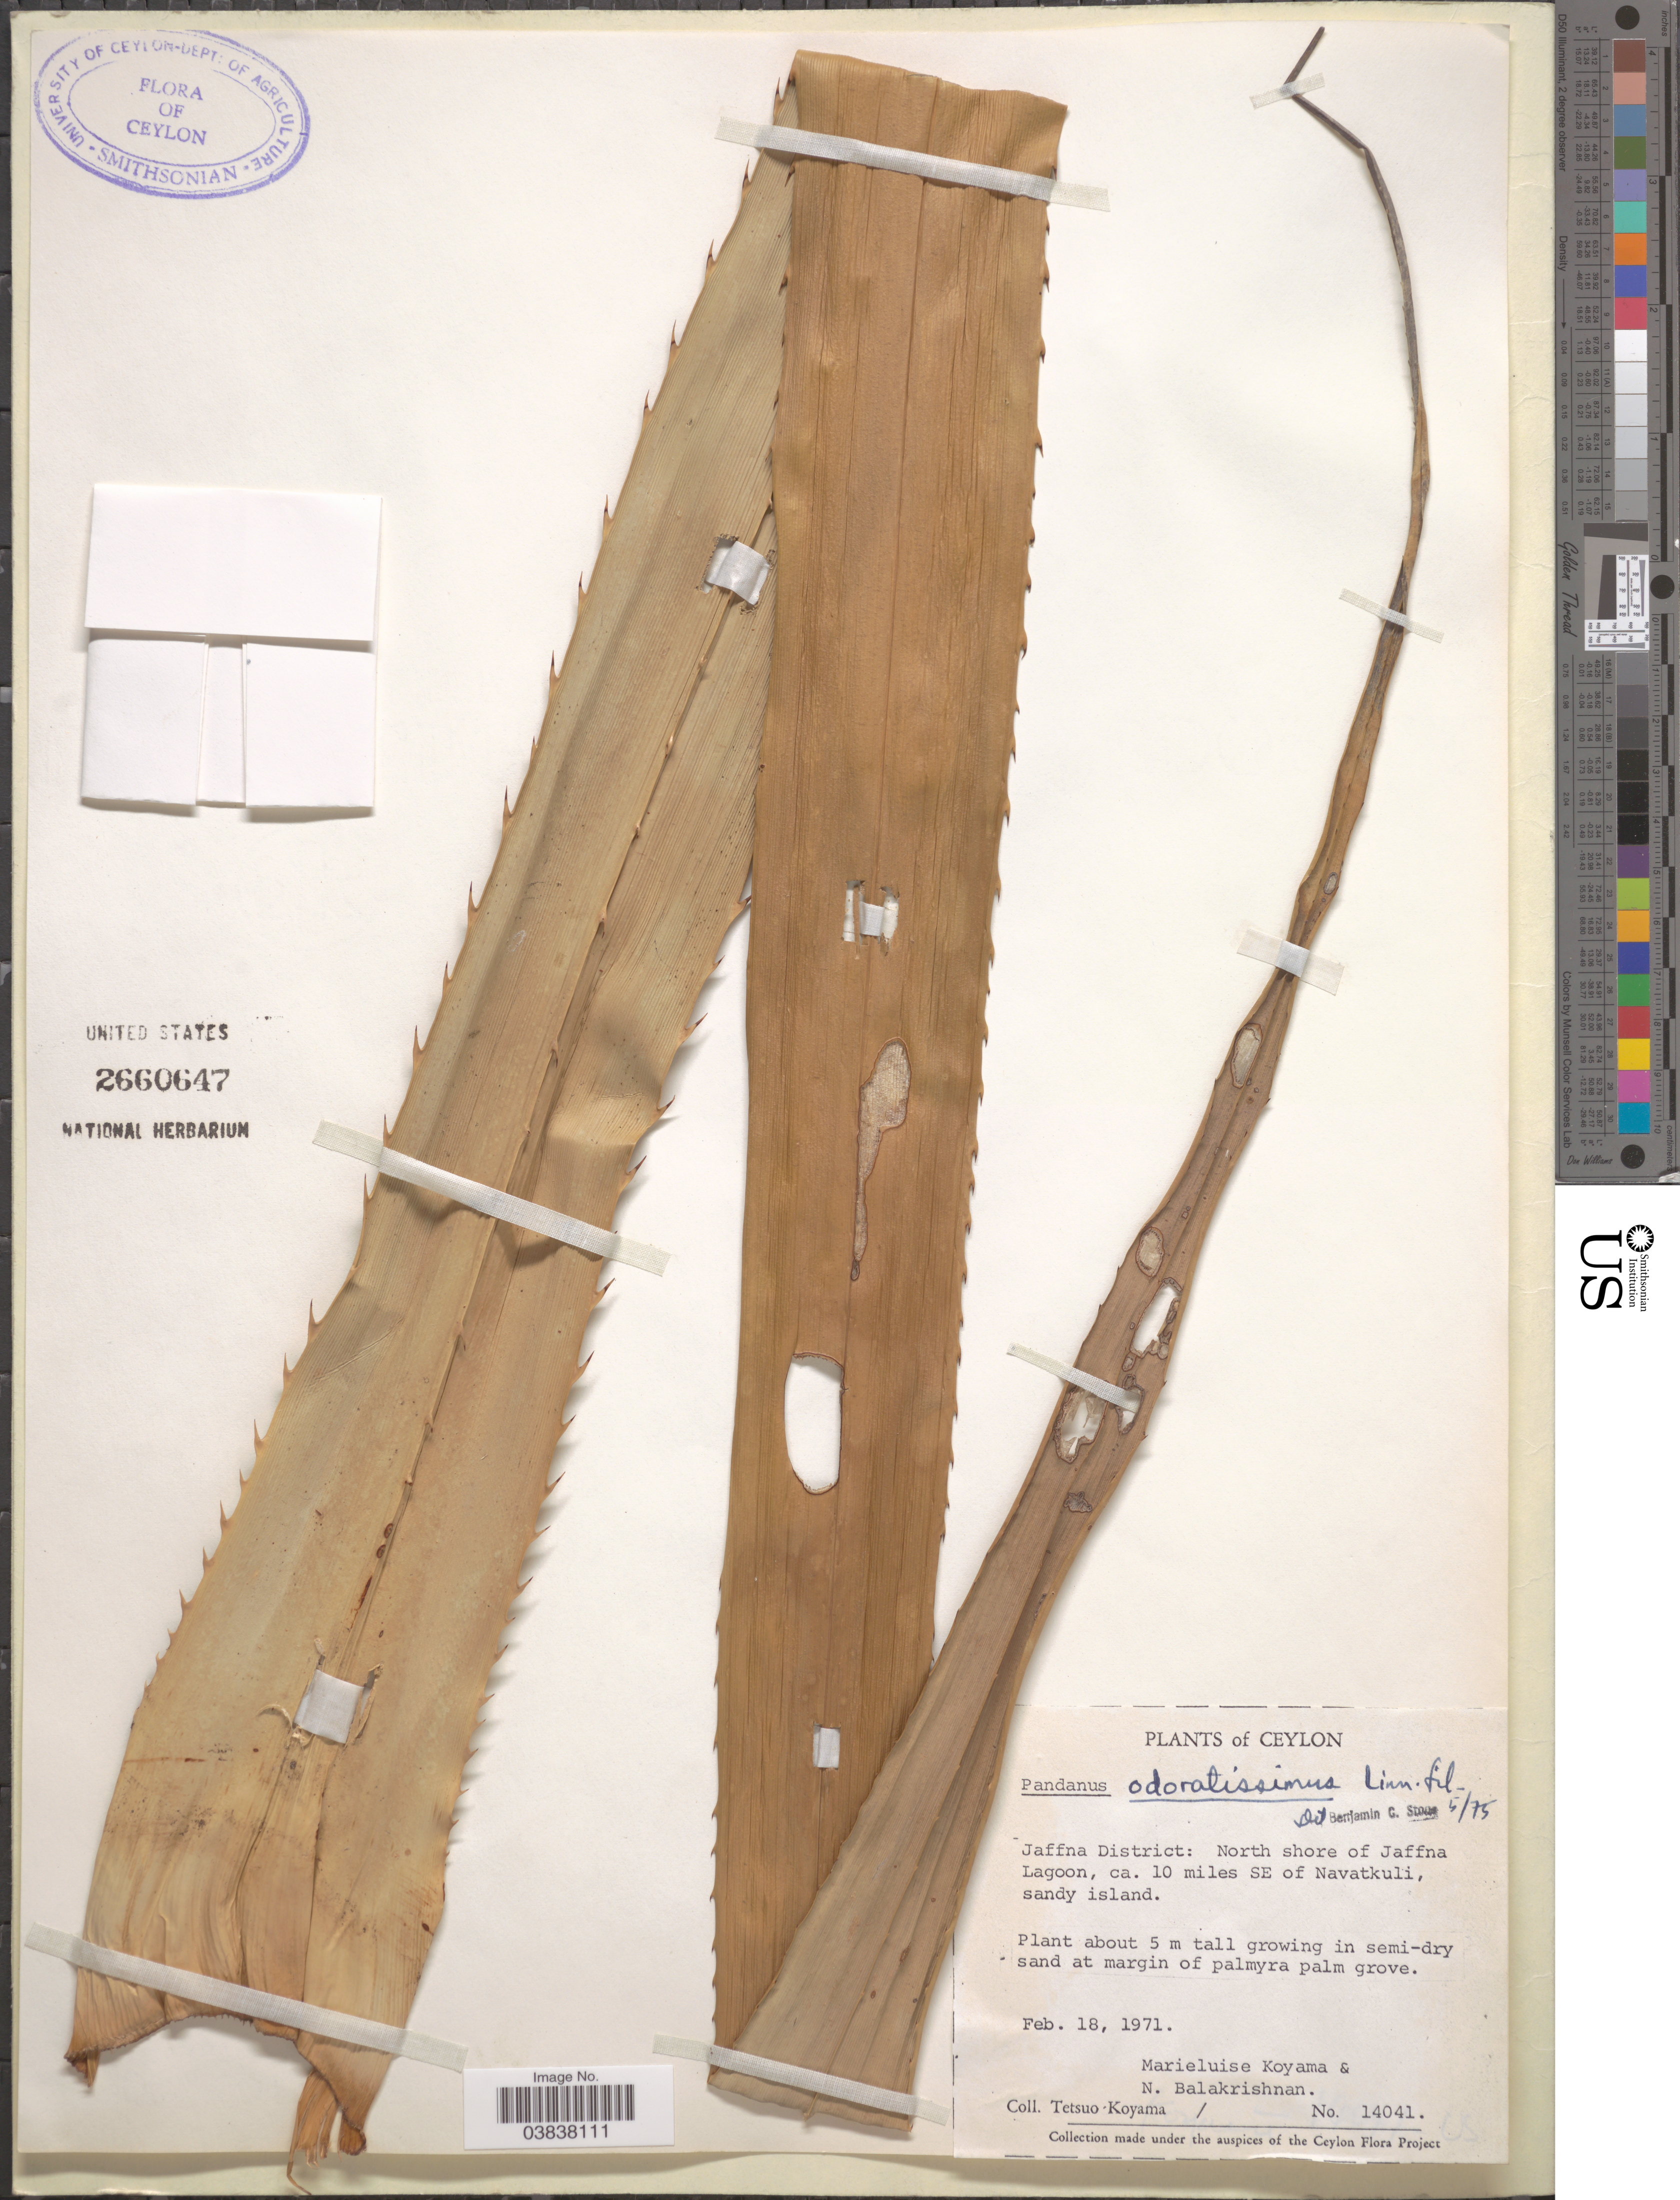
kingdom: Plantae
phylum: Tracheophyta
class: Liliopsida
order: Pandanales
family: Pandanaceae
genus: Pandanus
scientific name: Pandanus odoratissimus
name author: L. f.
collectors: T. Koyama, M. Koyama & N. Balakrishnan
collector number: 14041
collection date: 1971-02-18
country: Sri Lanka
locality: Ceylon. Jaffna District: North shore of Jaffna Lagoon, ca. 10 miles SE of Navatkuli, sandy island.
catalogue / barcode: US 2660647